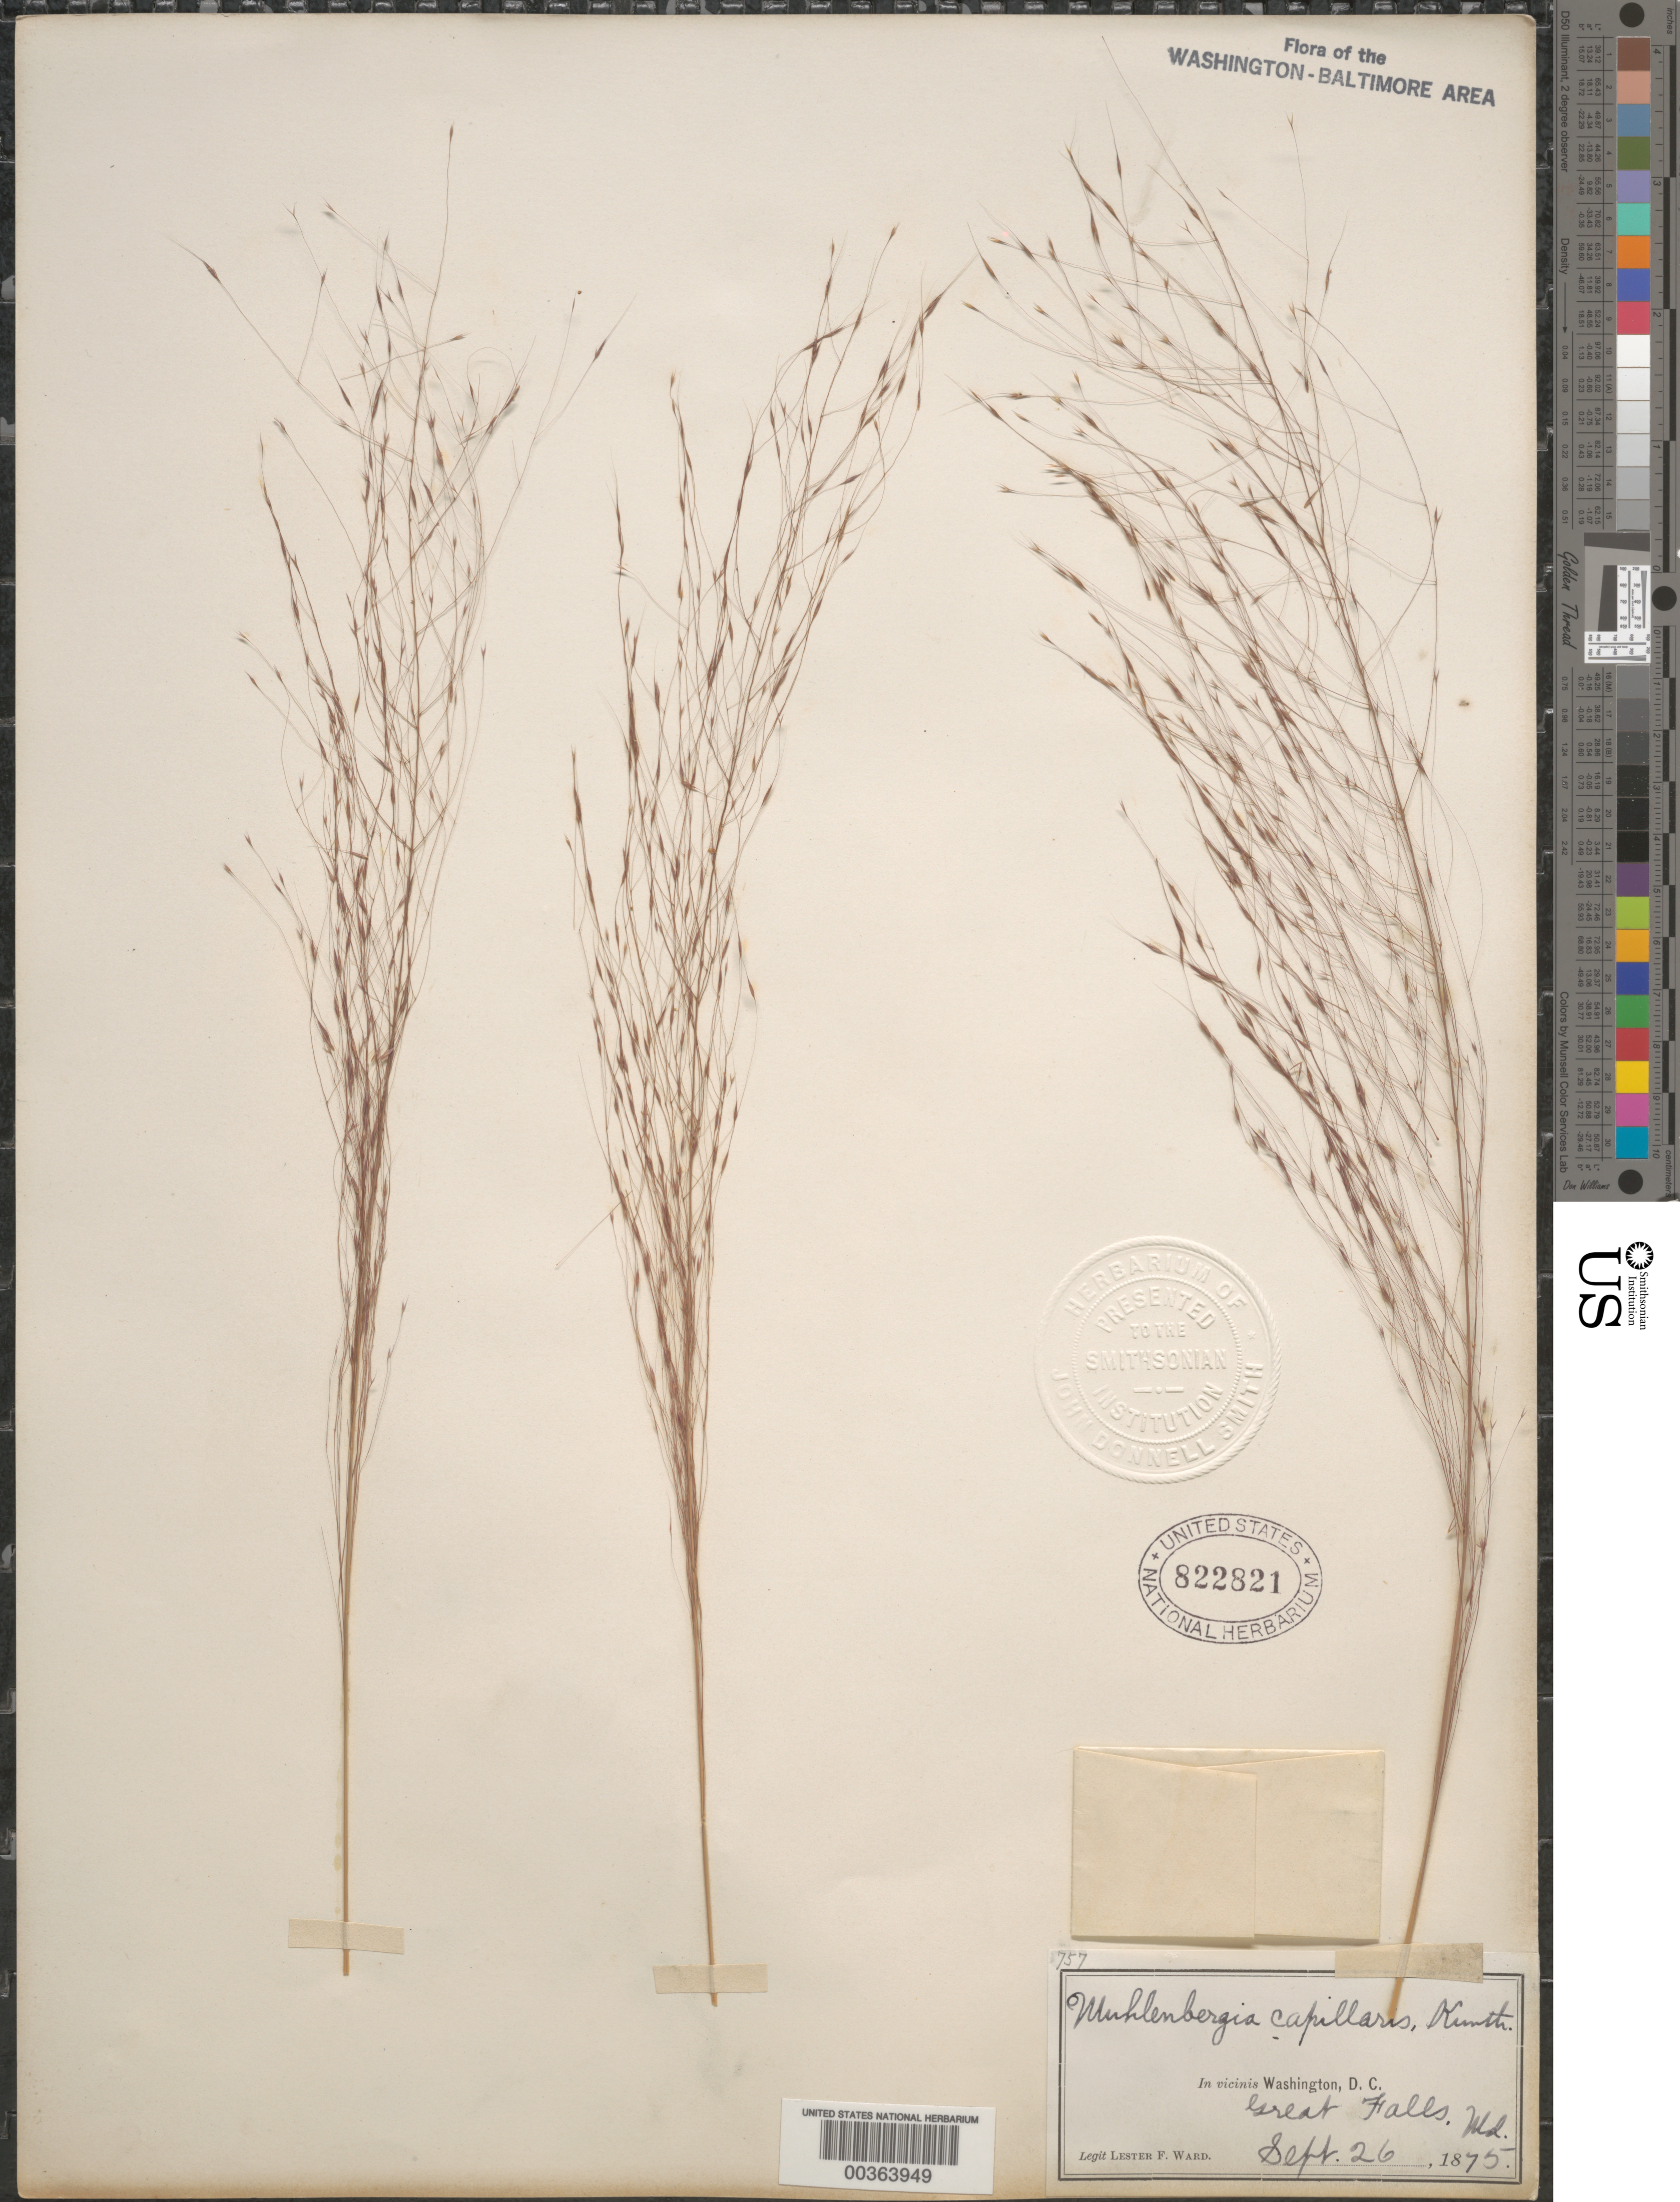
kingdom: Plantae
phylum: Tracheophyta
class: Liliopsida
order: Poales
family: Poaceae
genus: Muhlenbergia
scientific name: Muhlenbergia capillaris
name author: (Lam.) Trin.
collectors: L. F. Ward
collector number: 757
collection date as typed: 26 Sep 1875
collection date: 1875-09-26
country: United States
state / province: Maryland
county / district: Montgomery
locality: Great Falls C. & O. Canal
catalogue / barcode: US 822821